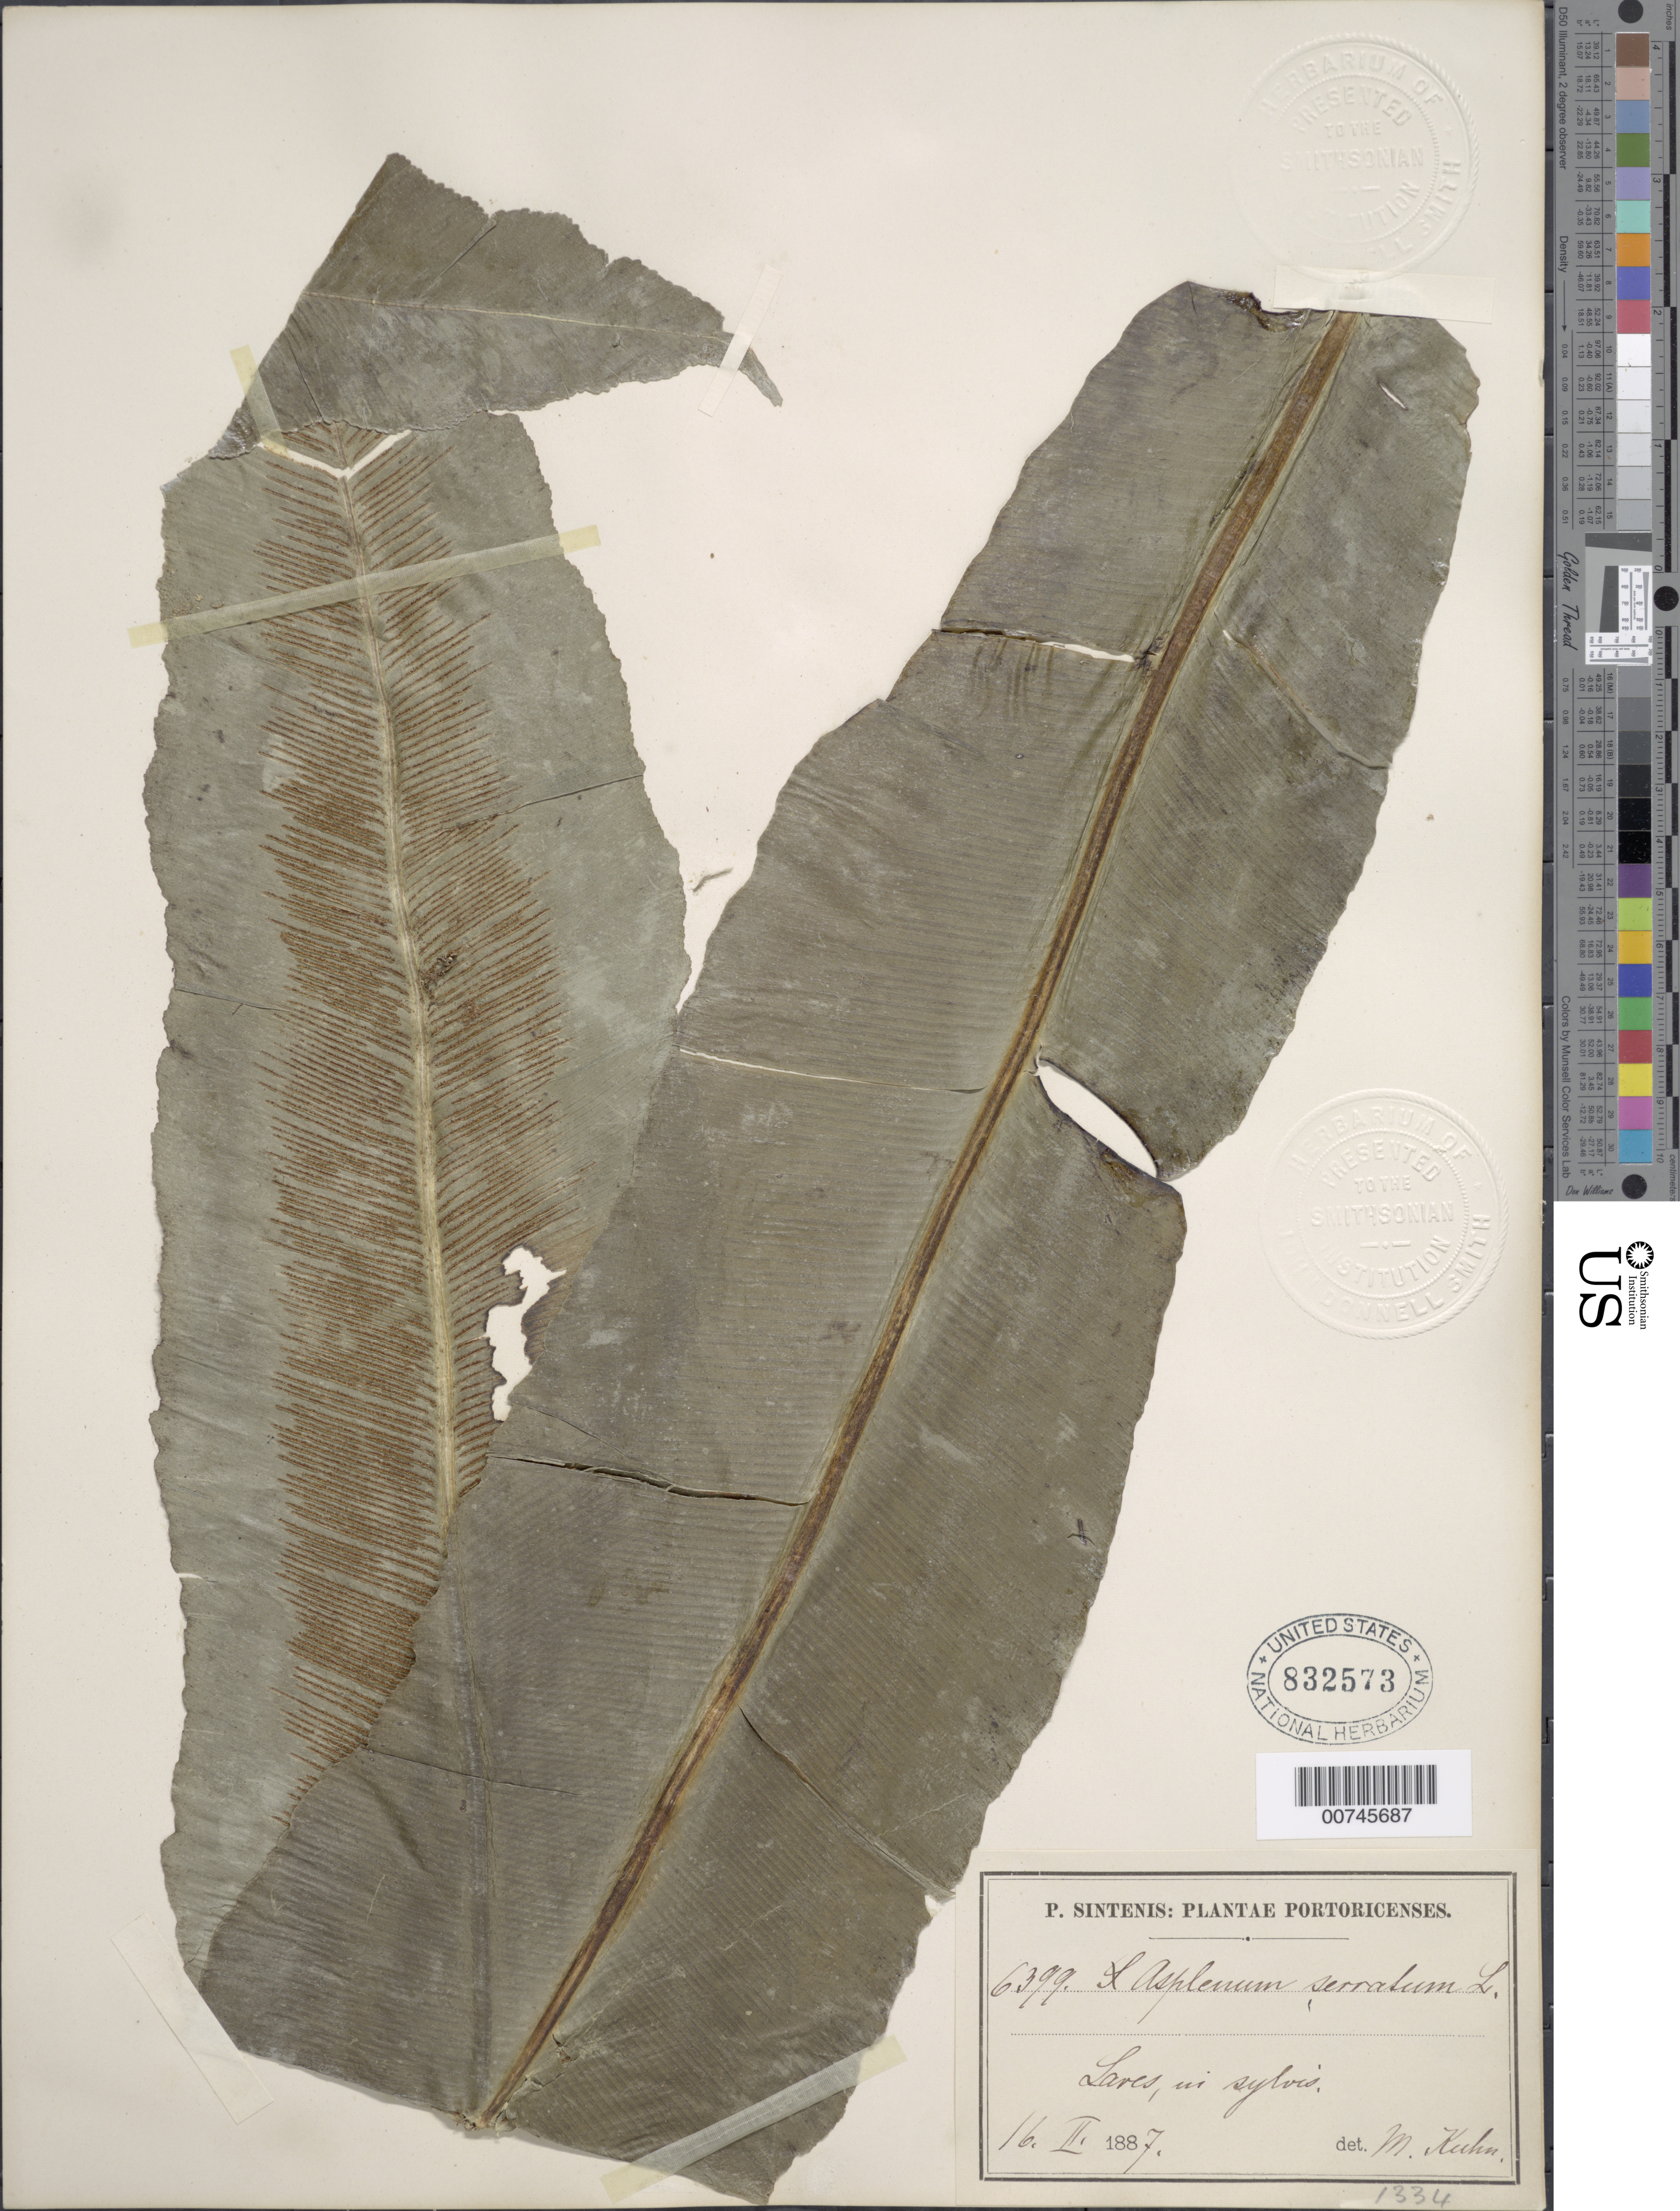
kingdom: Plantae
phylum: Tracheophyta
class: Polypodiopsida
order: Polypodiales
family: Aspleniaceae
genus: Asplenium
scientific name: Asplenium serratum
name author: L.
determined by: Kuhn, D. M.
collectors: P. Sintenis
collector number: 6399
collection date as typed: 16 Feb 1887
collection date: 1887-02-16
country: Puerto Rico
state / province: Lares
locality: Lares in sylvis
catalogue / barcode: US 832573